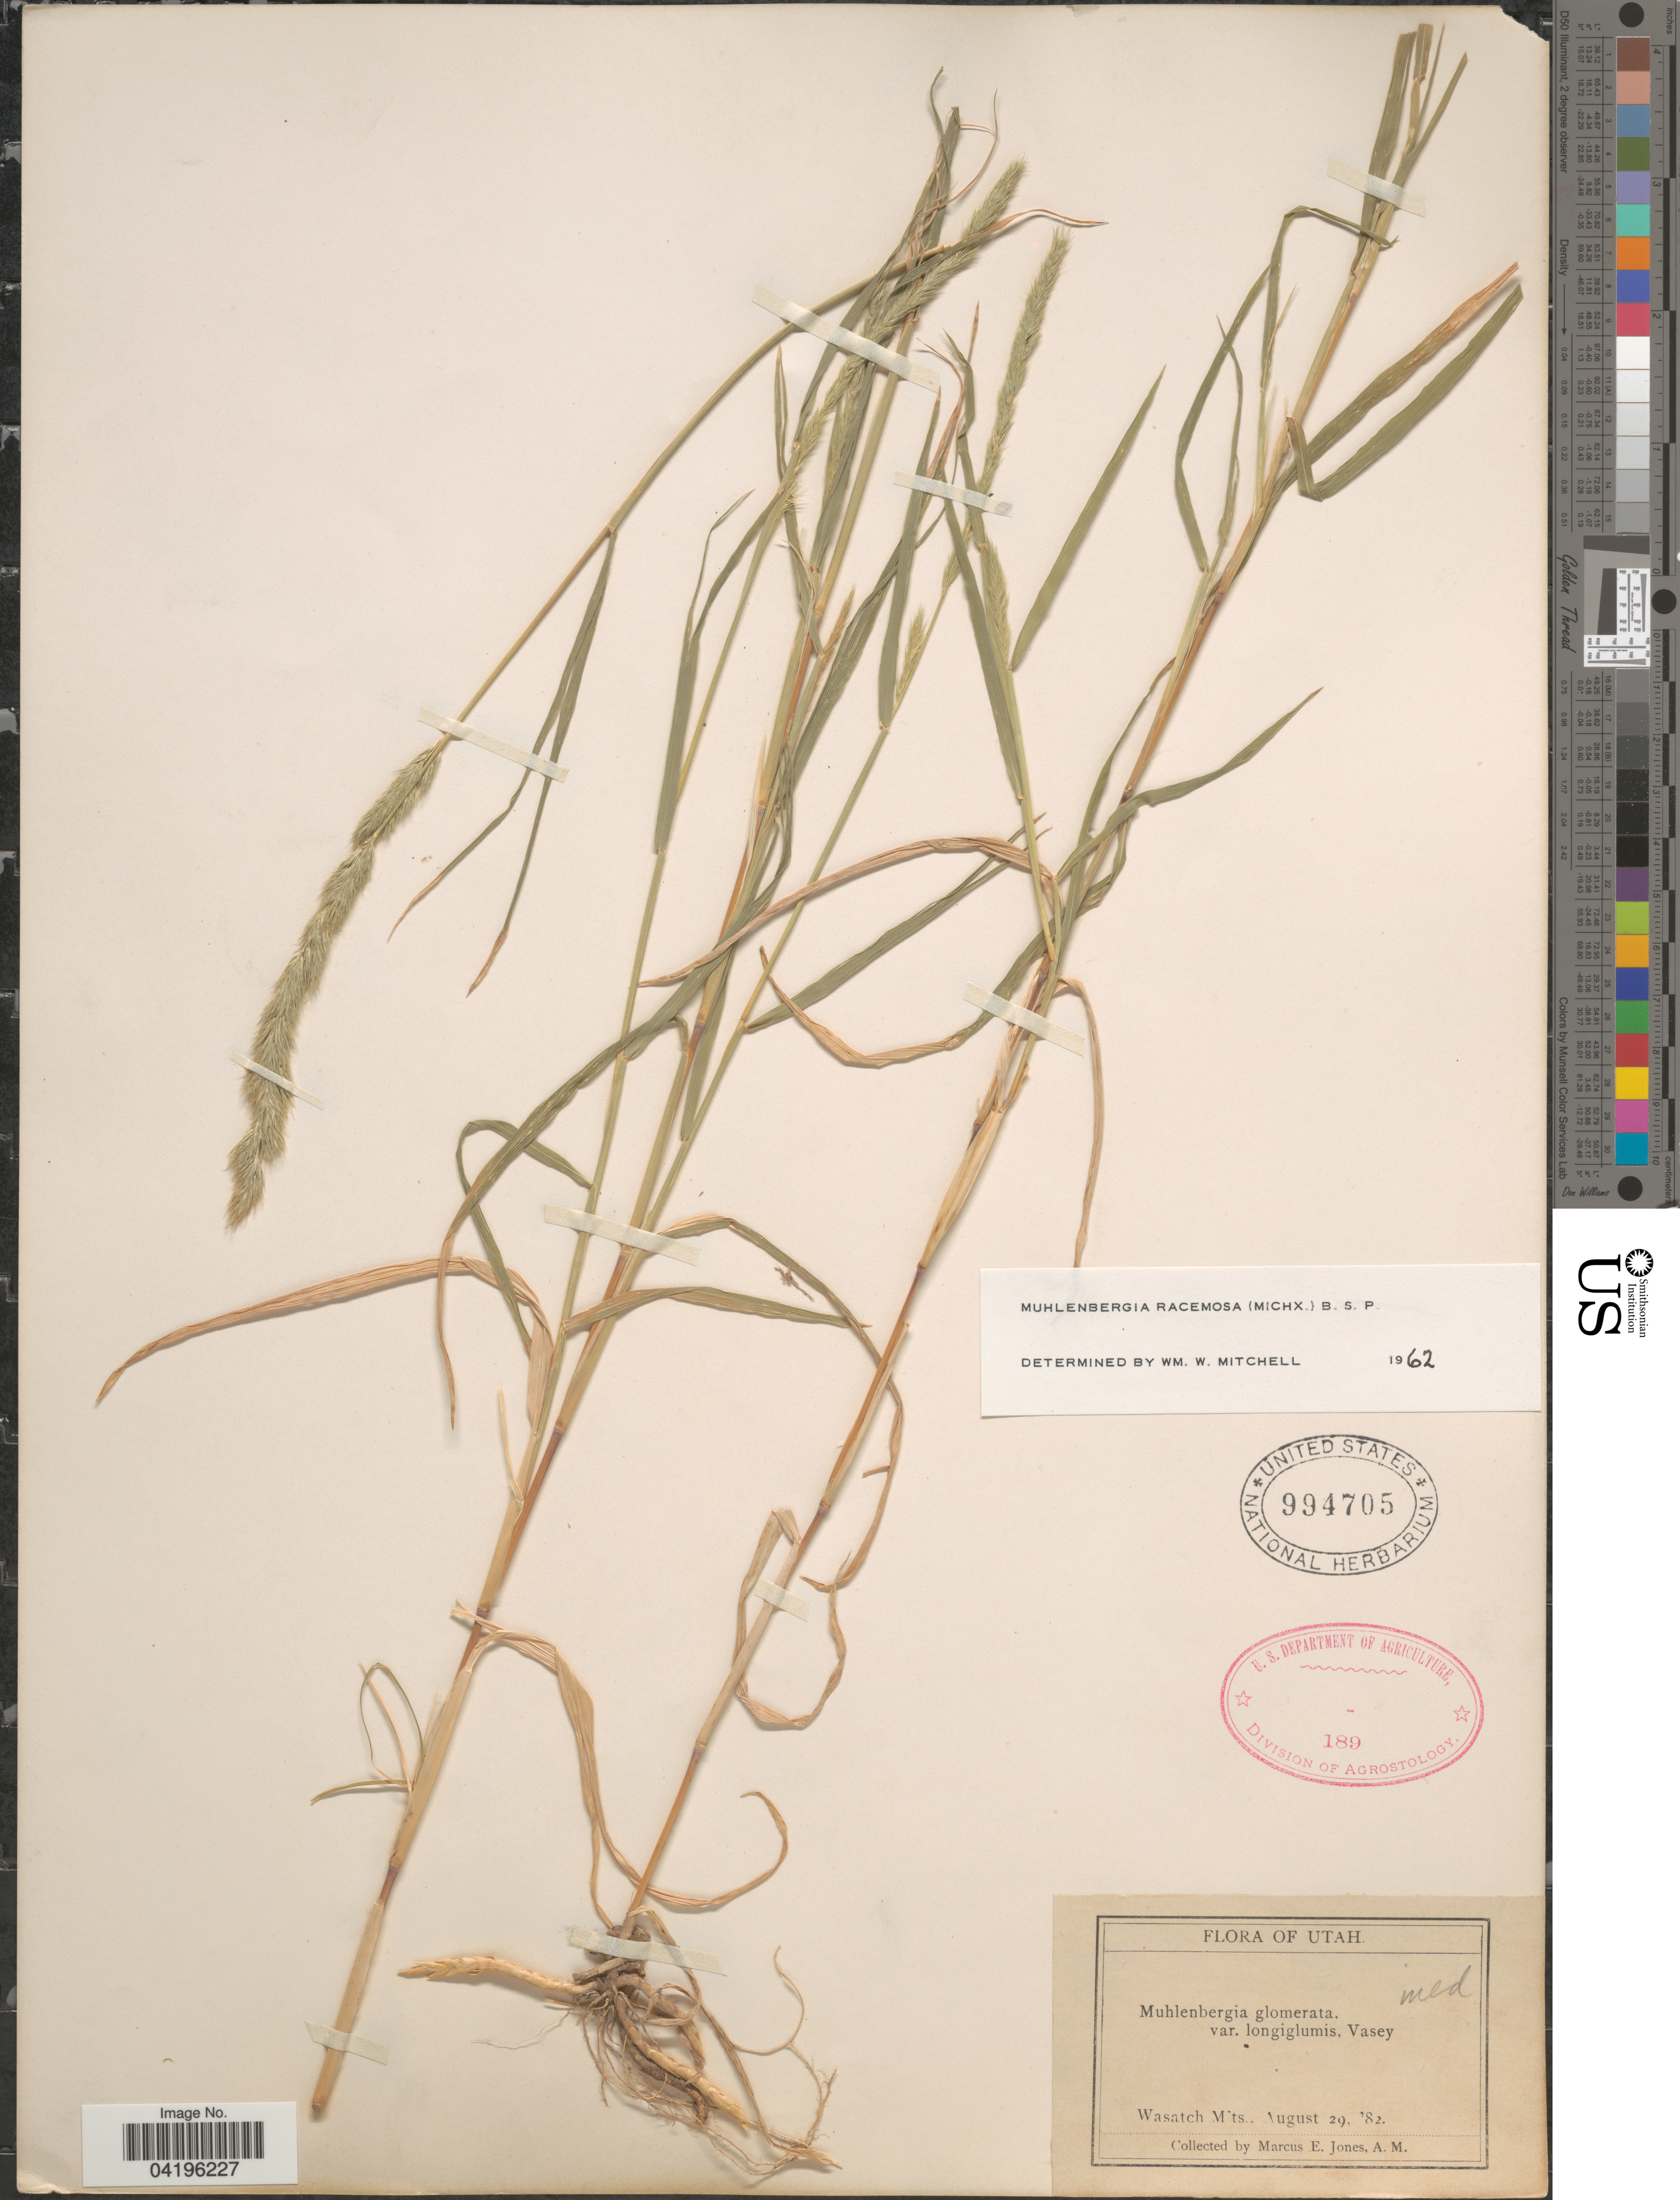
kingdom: Plantae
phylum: Tracheophyta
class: Liliopsida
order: Poales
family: Poaceae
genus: Muhlenbergia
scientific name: Muhlenbergia racemosa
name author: (Michx.) Britton et al.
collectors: M. E. Jones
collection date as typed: Transcribed d/m/y: 29/8/82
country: United States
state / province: Utah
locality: Wasatch Mts.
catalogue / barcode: US 994705